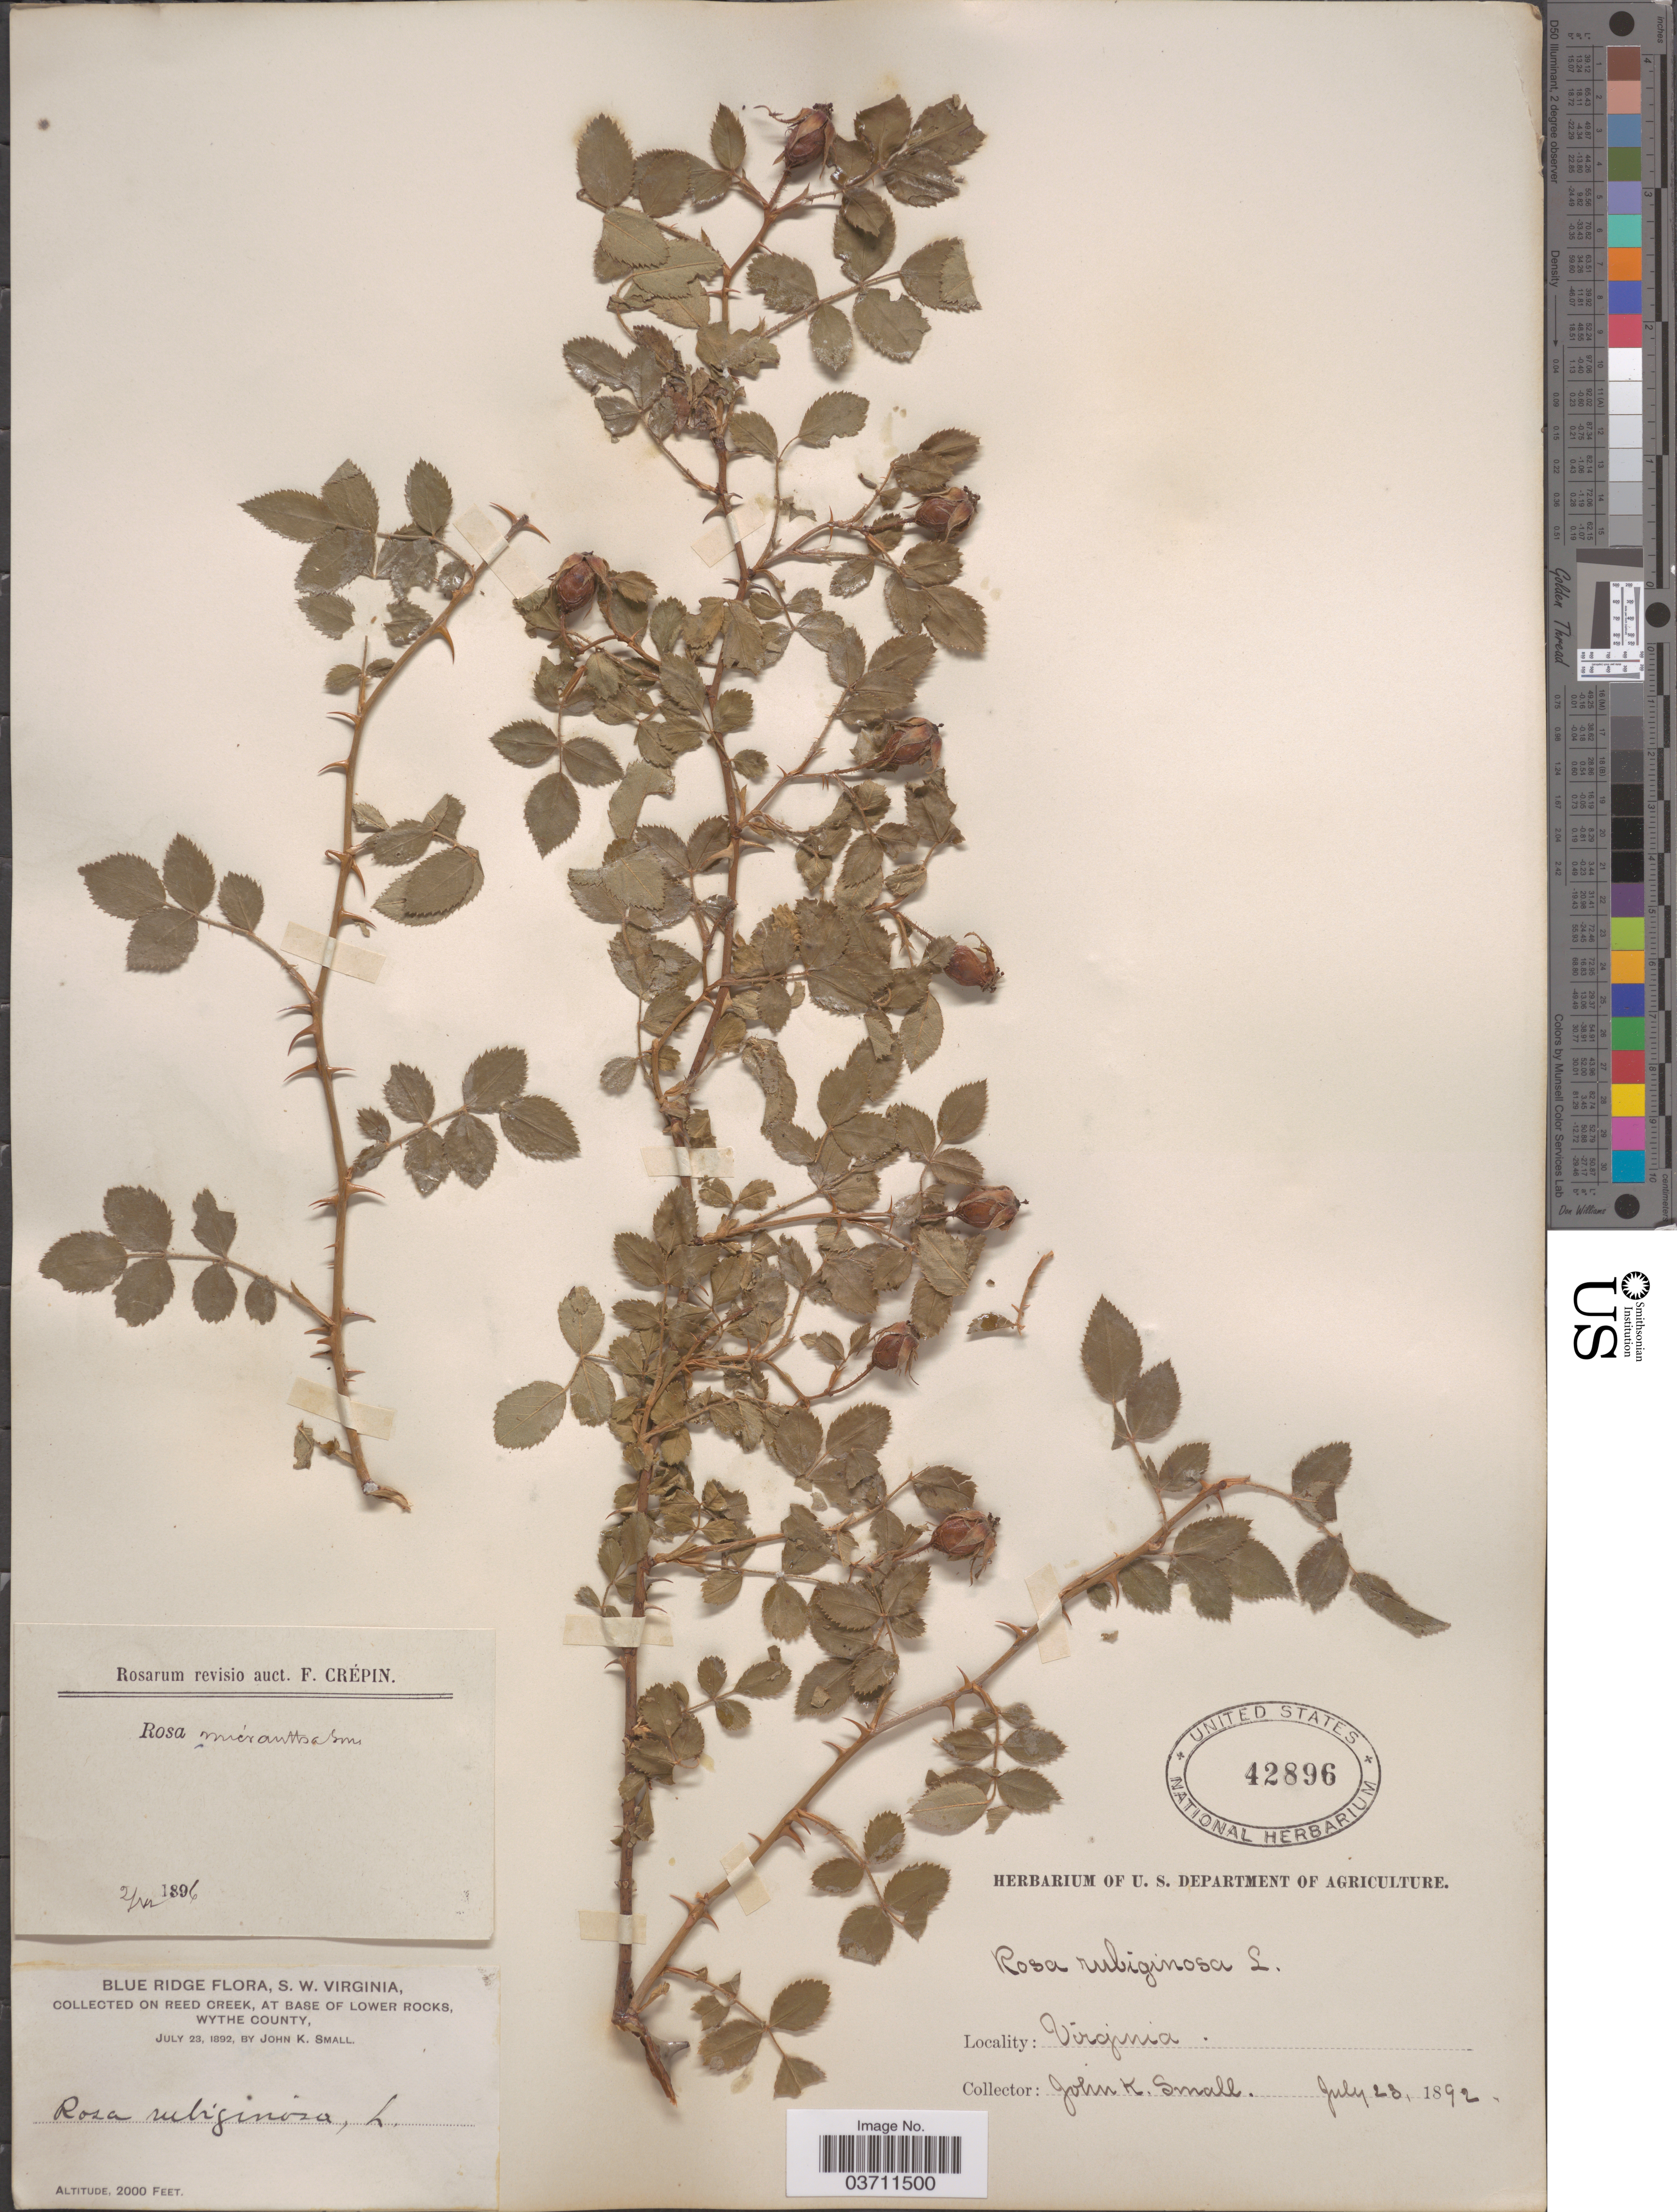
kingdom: Plantae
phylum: Tracheophyta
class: Magnoliopsida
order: Rosales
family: Rosaceae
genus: Rosa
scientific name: Rosa micrantha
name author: Borrer ex Small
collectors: J. K. Small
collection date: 1892-07-23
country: United States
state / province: Virginia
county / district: Wythe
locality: Blue Ridge, S.W Virginia. On Reed Creek, at Base of Lower Rocks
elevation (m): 610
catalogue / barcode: US 42896